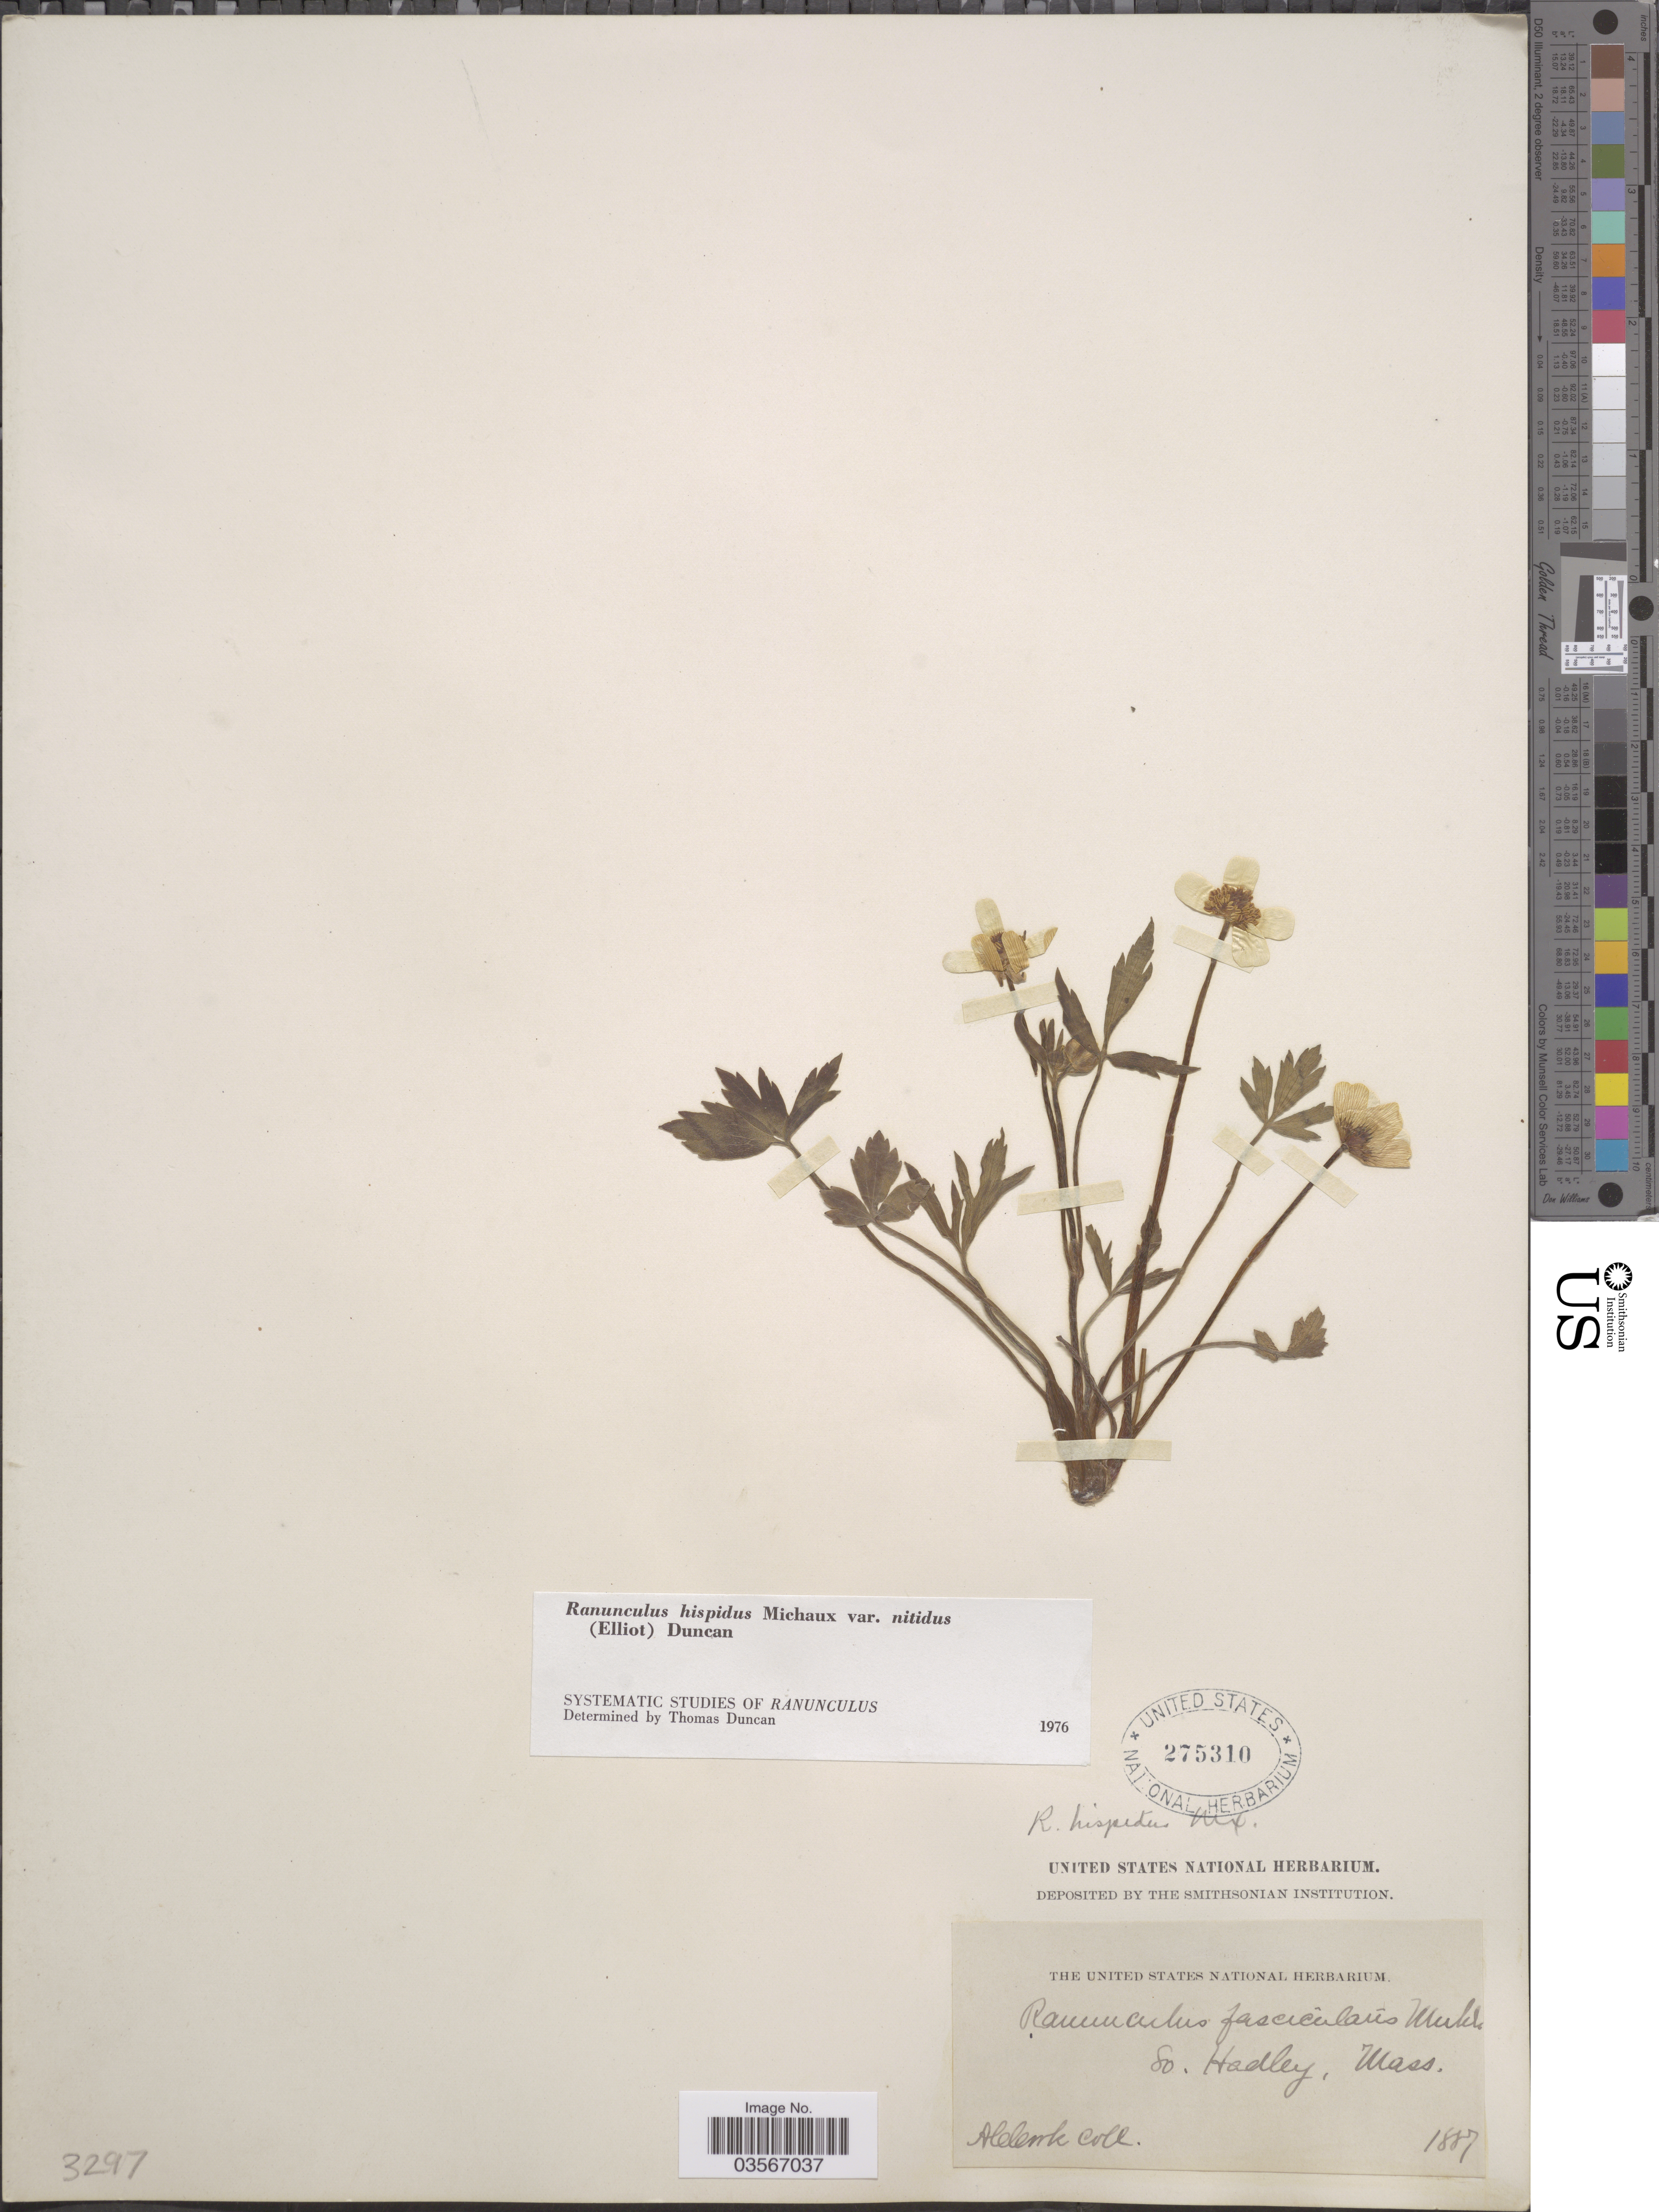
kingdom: Plantae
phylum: Tracheophyta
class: Magnoliopsida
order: Ranunculales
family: Ranunculaceae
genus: Ranunculus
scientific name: Ranunculus hispidus var. nitidus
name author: (Chapm.) T. Duncan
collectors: A. Cook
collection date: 1887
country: United States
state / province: Massachusetts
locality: So. Hadley.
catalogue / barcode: US 275310